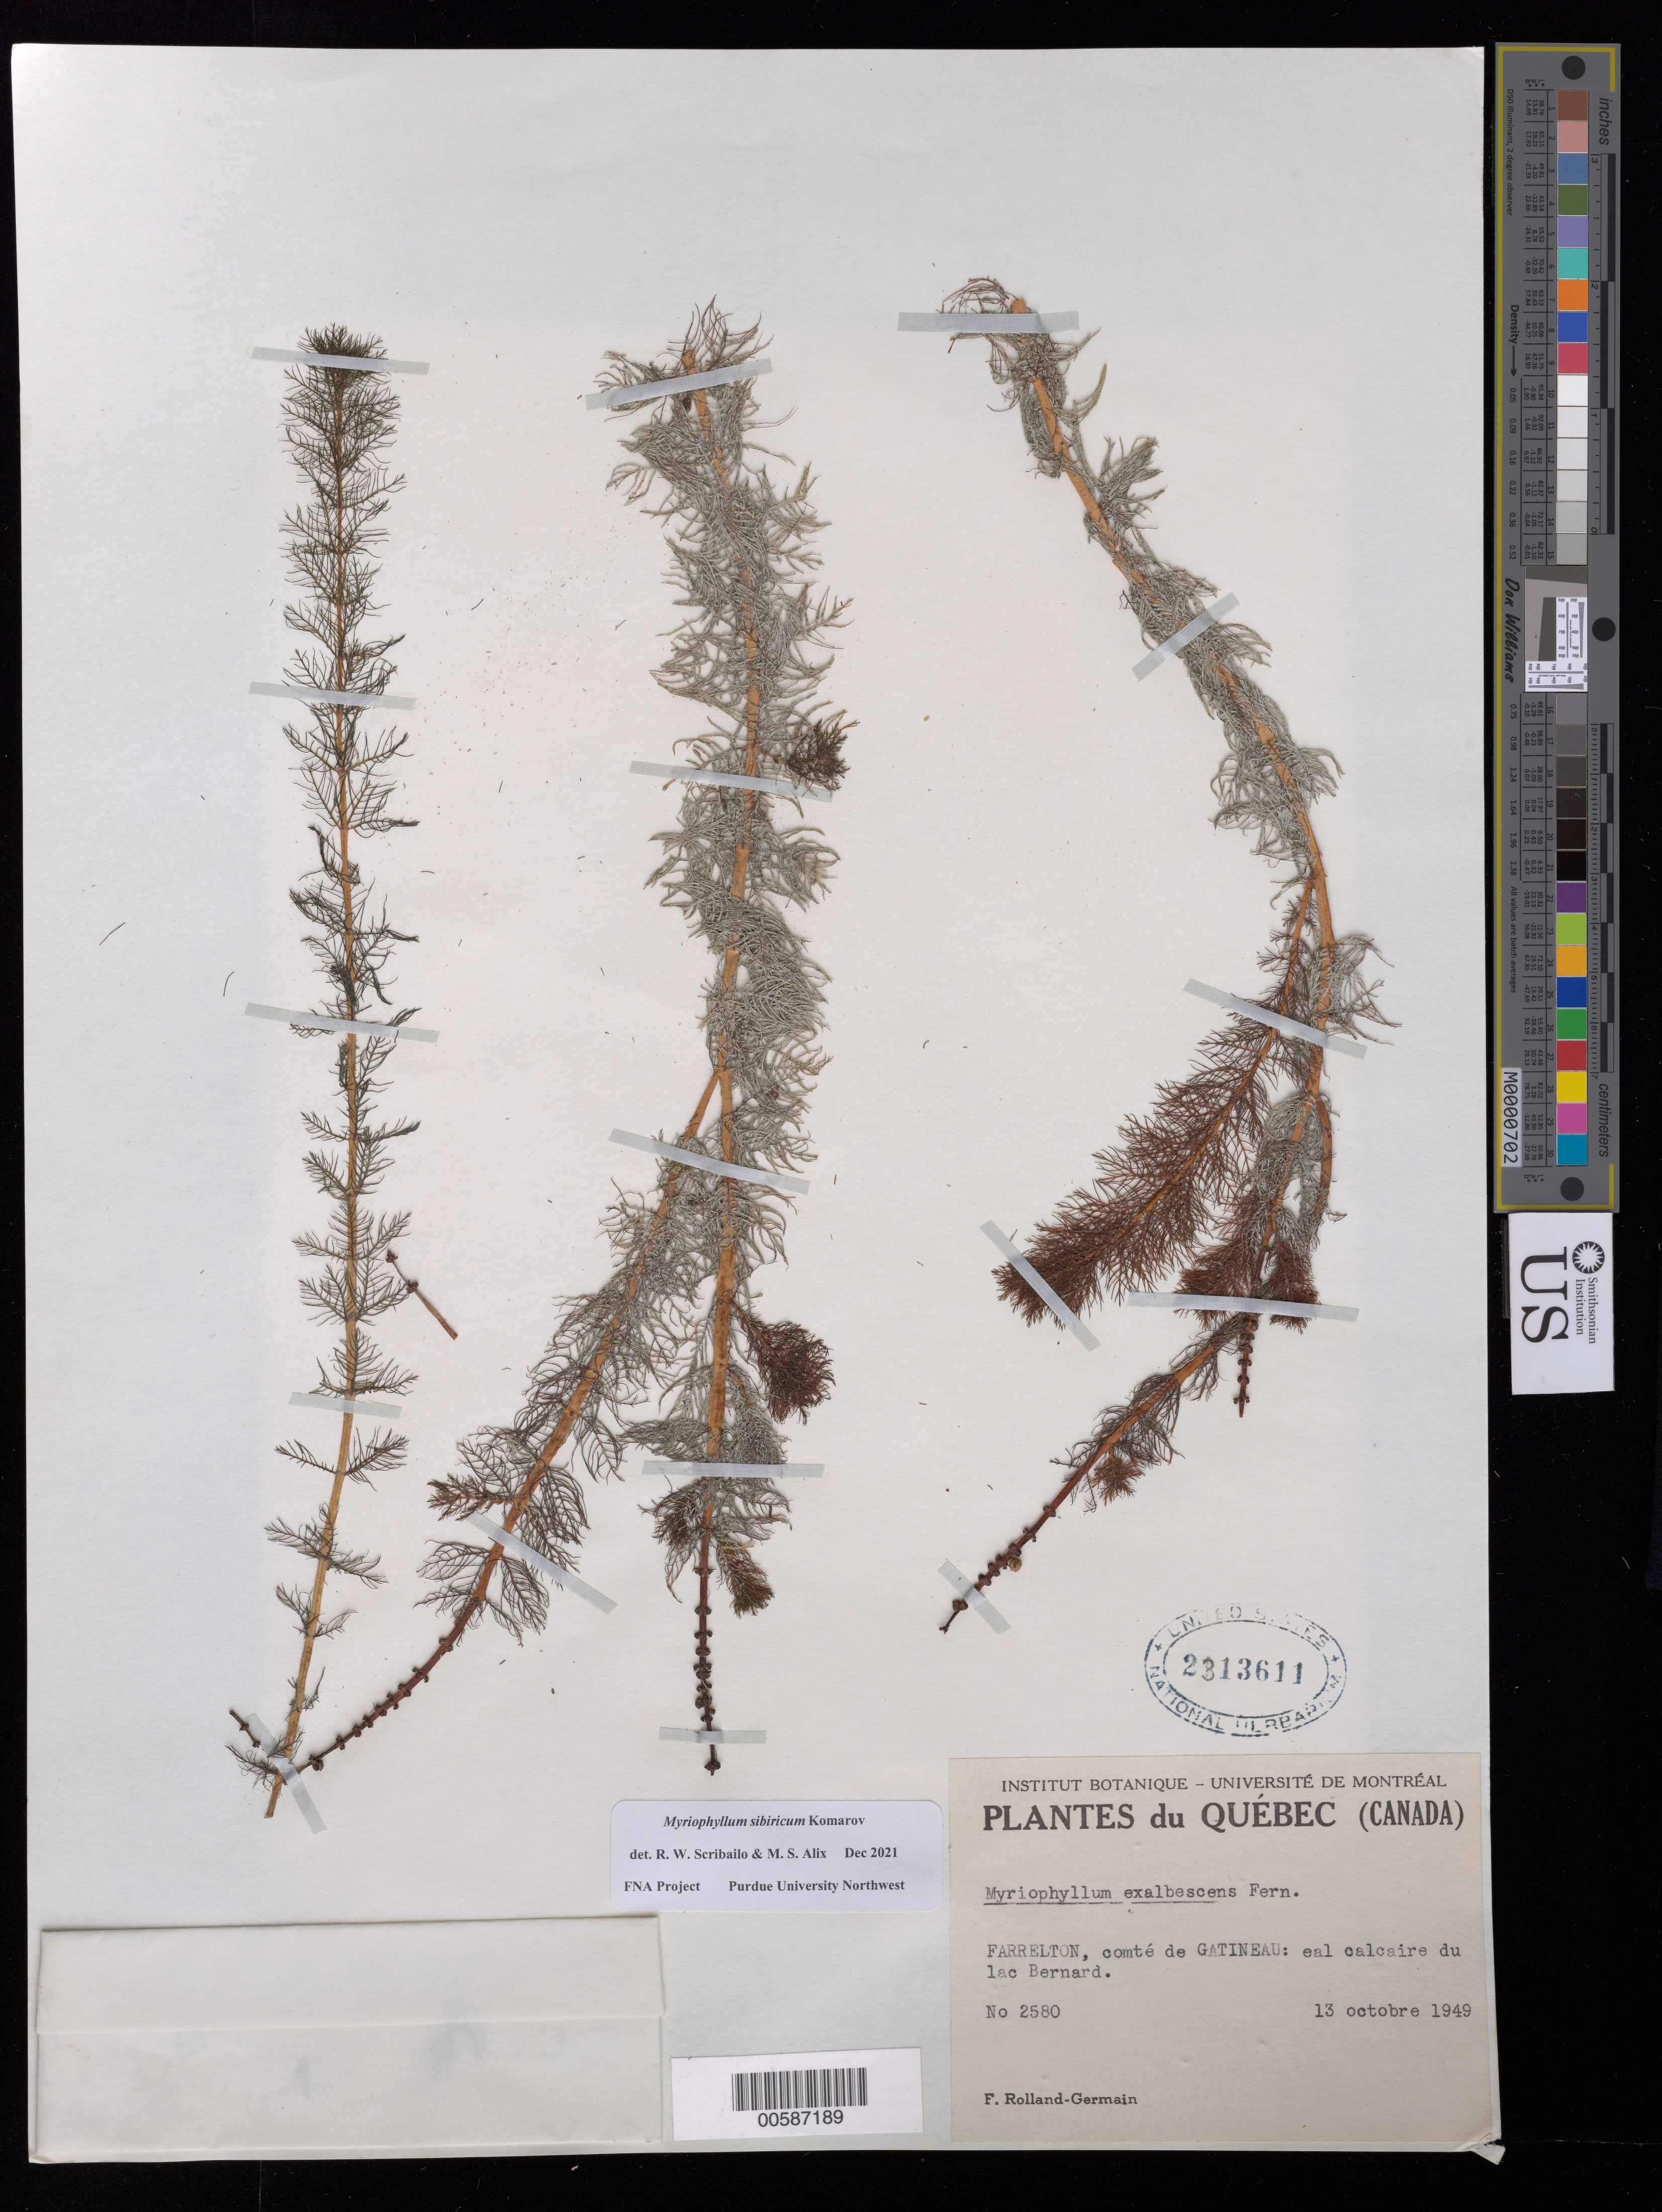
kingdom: Plantae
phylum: Tracheophyta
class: Magnoliopsida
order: Saxifragales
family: Haloragaceae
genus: Myriophyllum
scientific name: Myriophyllum sibiricum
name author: Kom.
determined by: Scribailo, R. W.; Alix, M. S.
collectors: Rolland-Germain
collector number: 2580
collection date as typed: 13 Oct 1949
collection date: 1949-10-13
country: Canada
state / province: Quebec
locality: Farrelton, Gatineau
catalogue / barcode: US 2313611